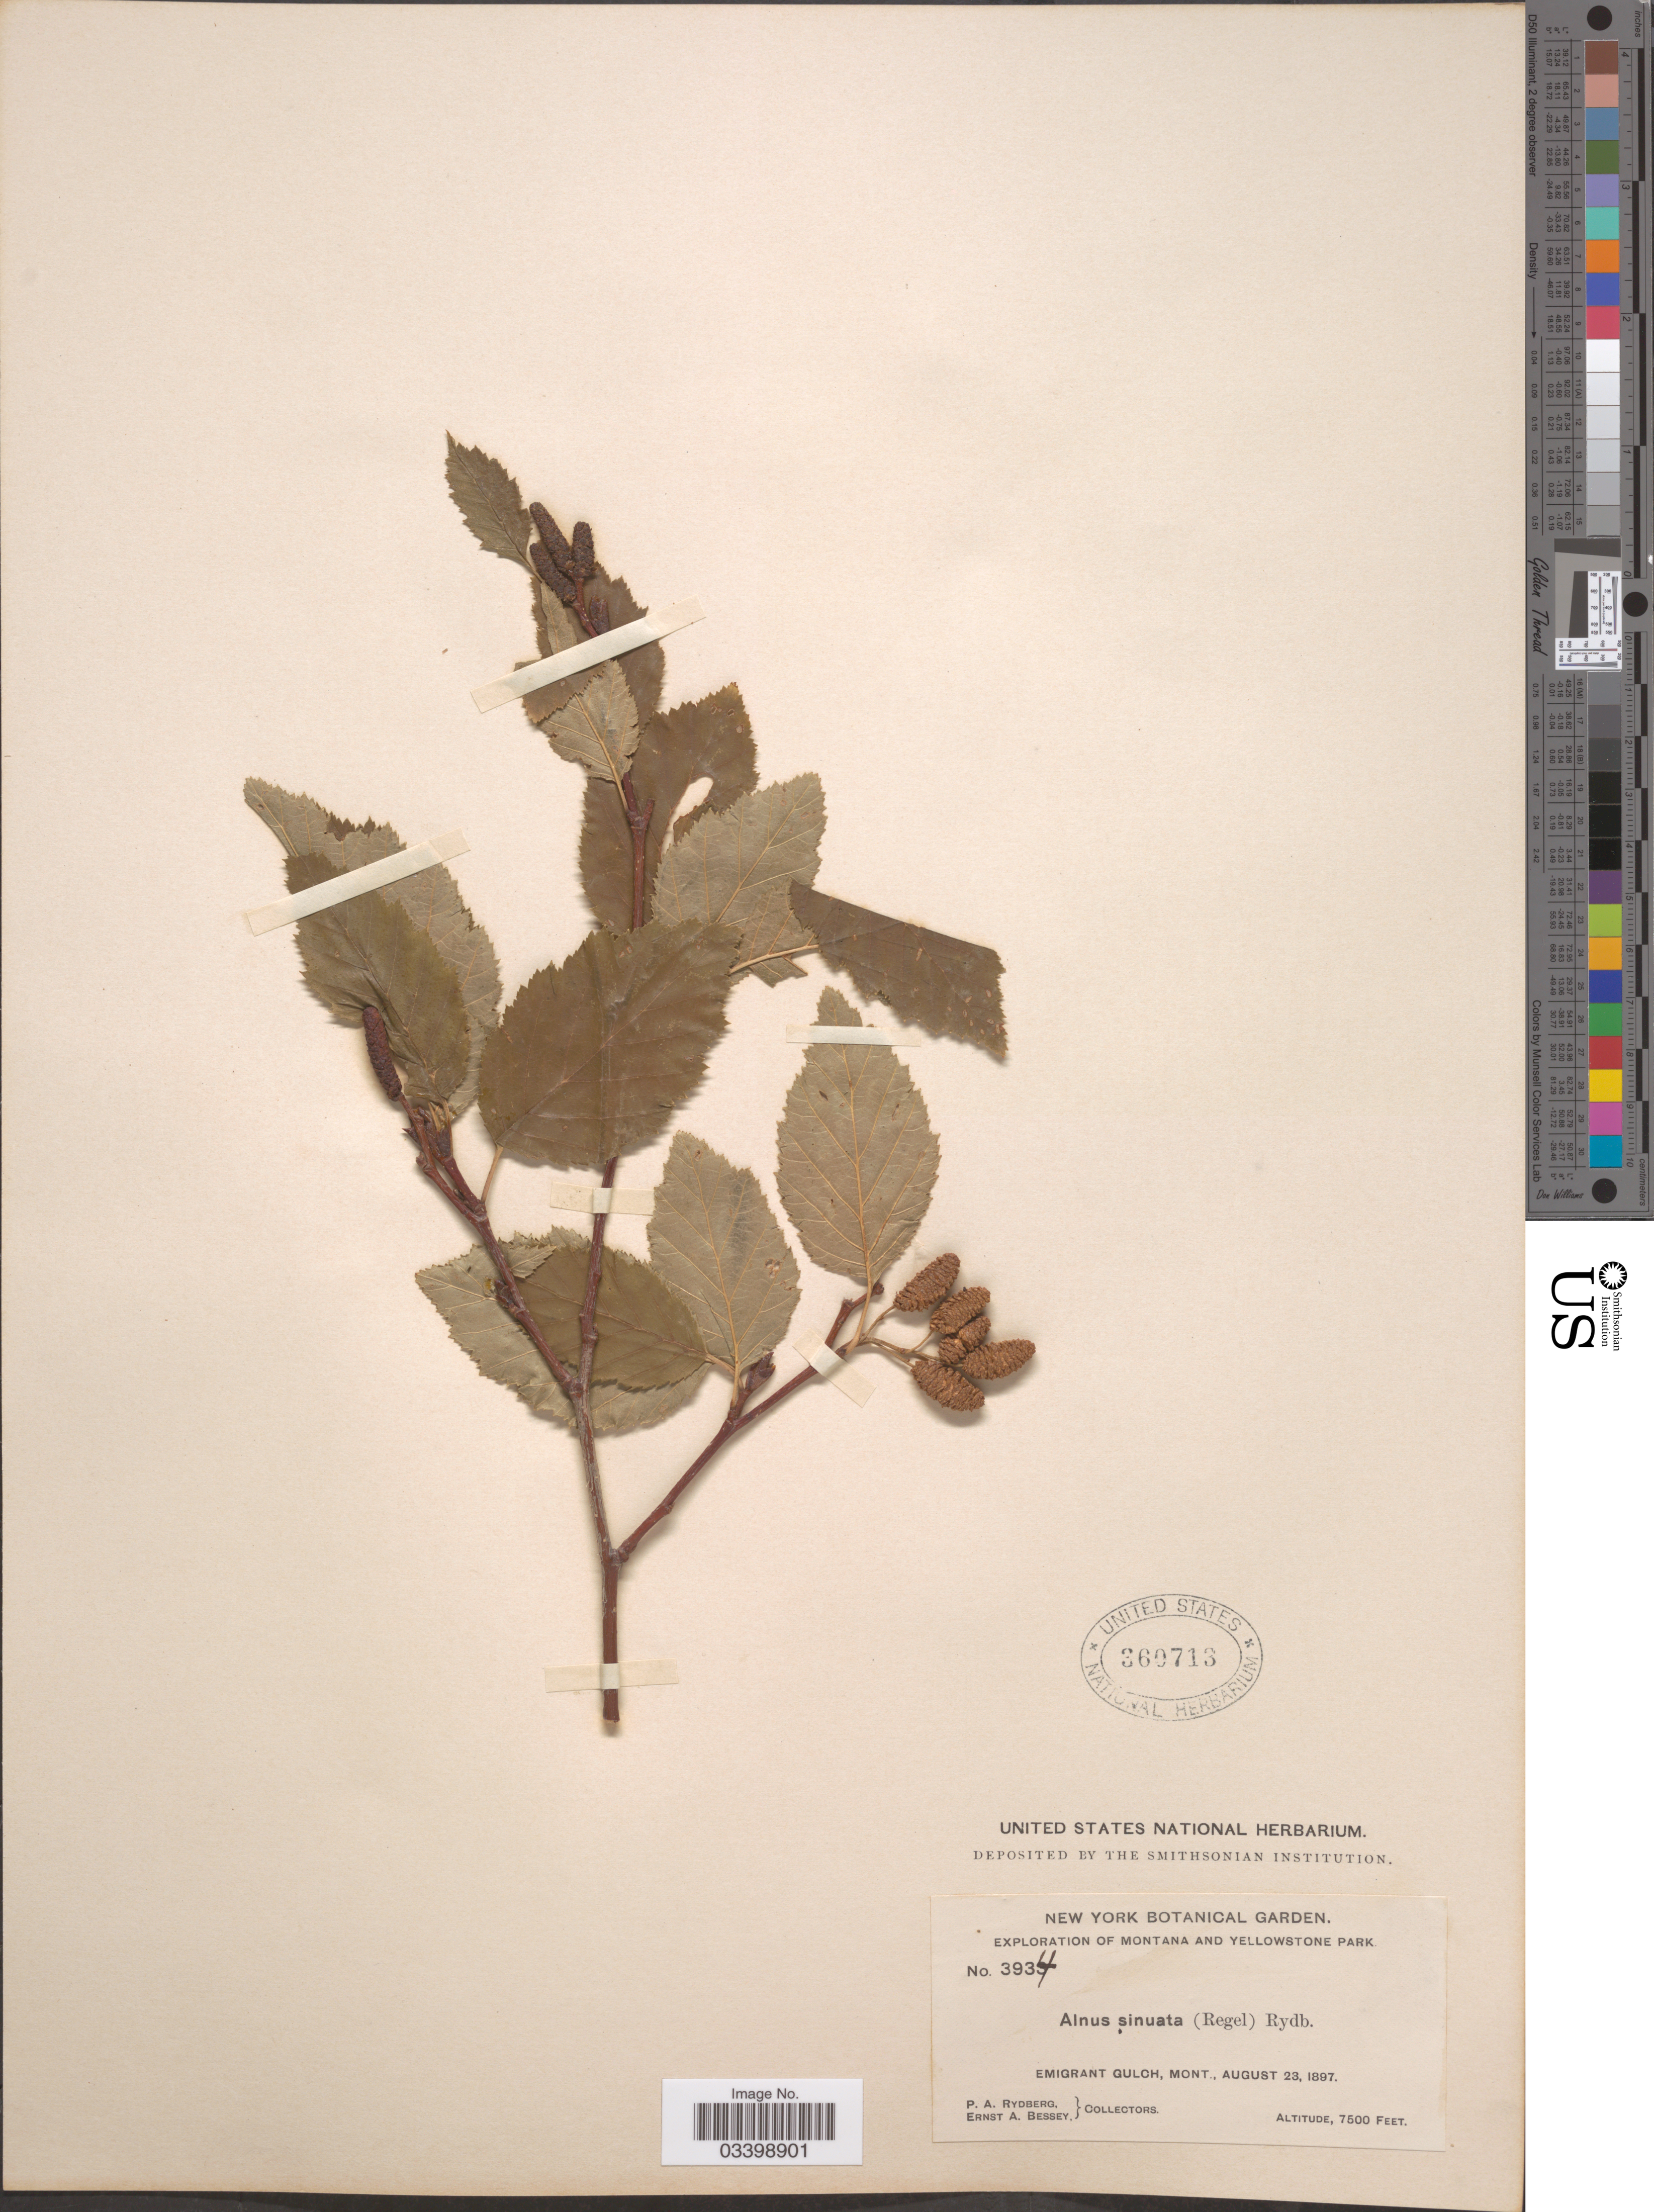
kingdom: Plantae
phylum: Tracheophyta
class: Magnoliopsida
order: Fagales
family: Betulaceae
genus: Alnus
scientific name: Alnus viridis subsp. sinuata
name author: Regel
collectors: P. A. Rydberg & E. A. Bessey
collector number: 3934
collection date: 1897-08-23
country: United States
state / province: Montana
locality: Yellowstone Park. Emigrant Gulch.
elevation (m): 2286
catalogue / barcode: US 360713